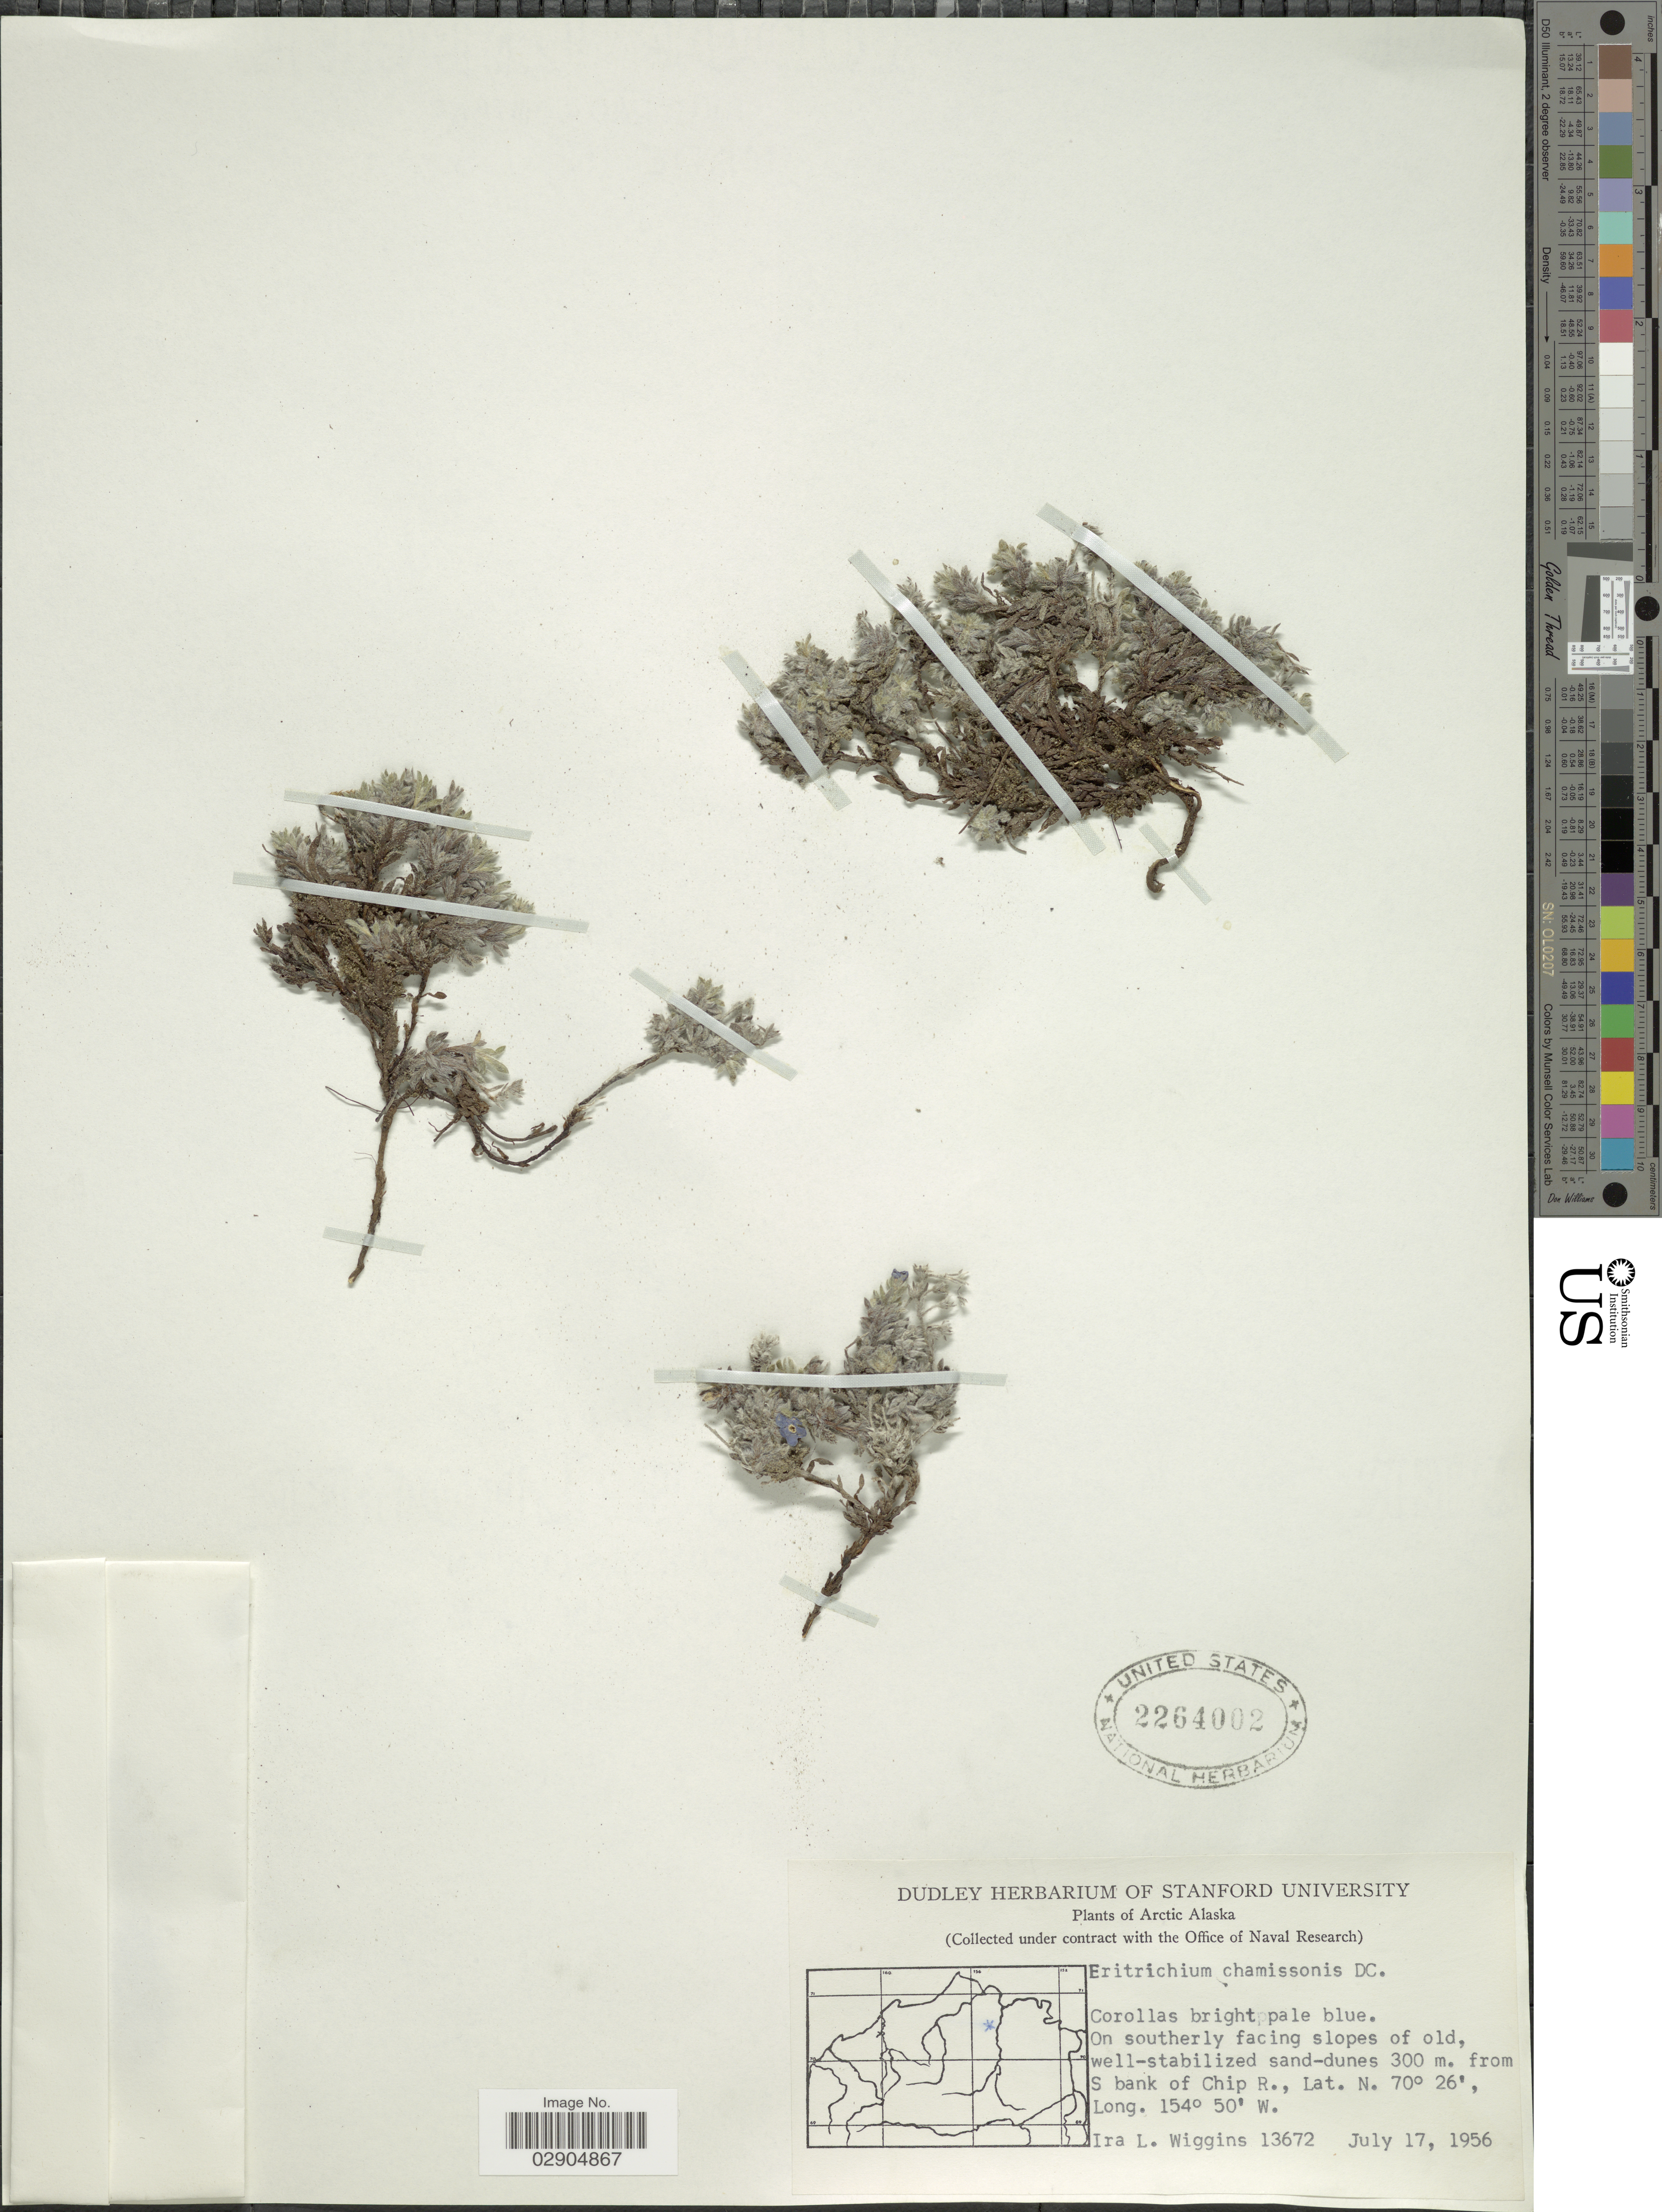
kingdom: Plantae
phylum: Tracheophyta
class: Magnoliopsida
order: Boraginales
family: Boraginaceae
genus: Eritrichium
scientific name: Eritrichium chamissonis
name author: A. DC.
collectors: I. L. Wiggins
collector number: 13672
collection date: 1956-07-17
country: United States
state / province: Alaska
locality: Arctic Alaska, On southerly facing slopes of old, well-stabilized sand-dunes 300 m. from S bank of Chip R.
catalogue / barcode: US 2264002